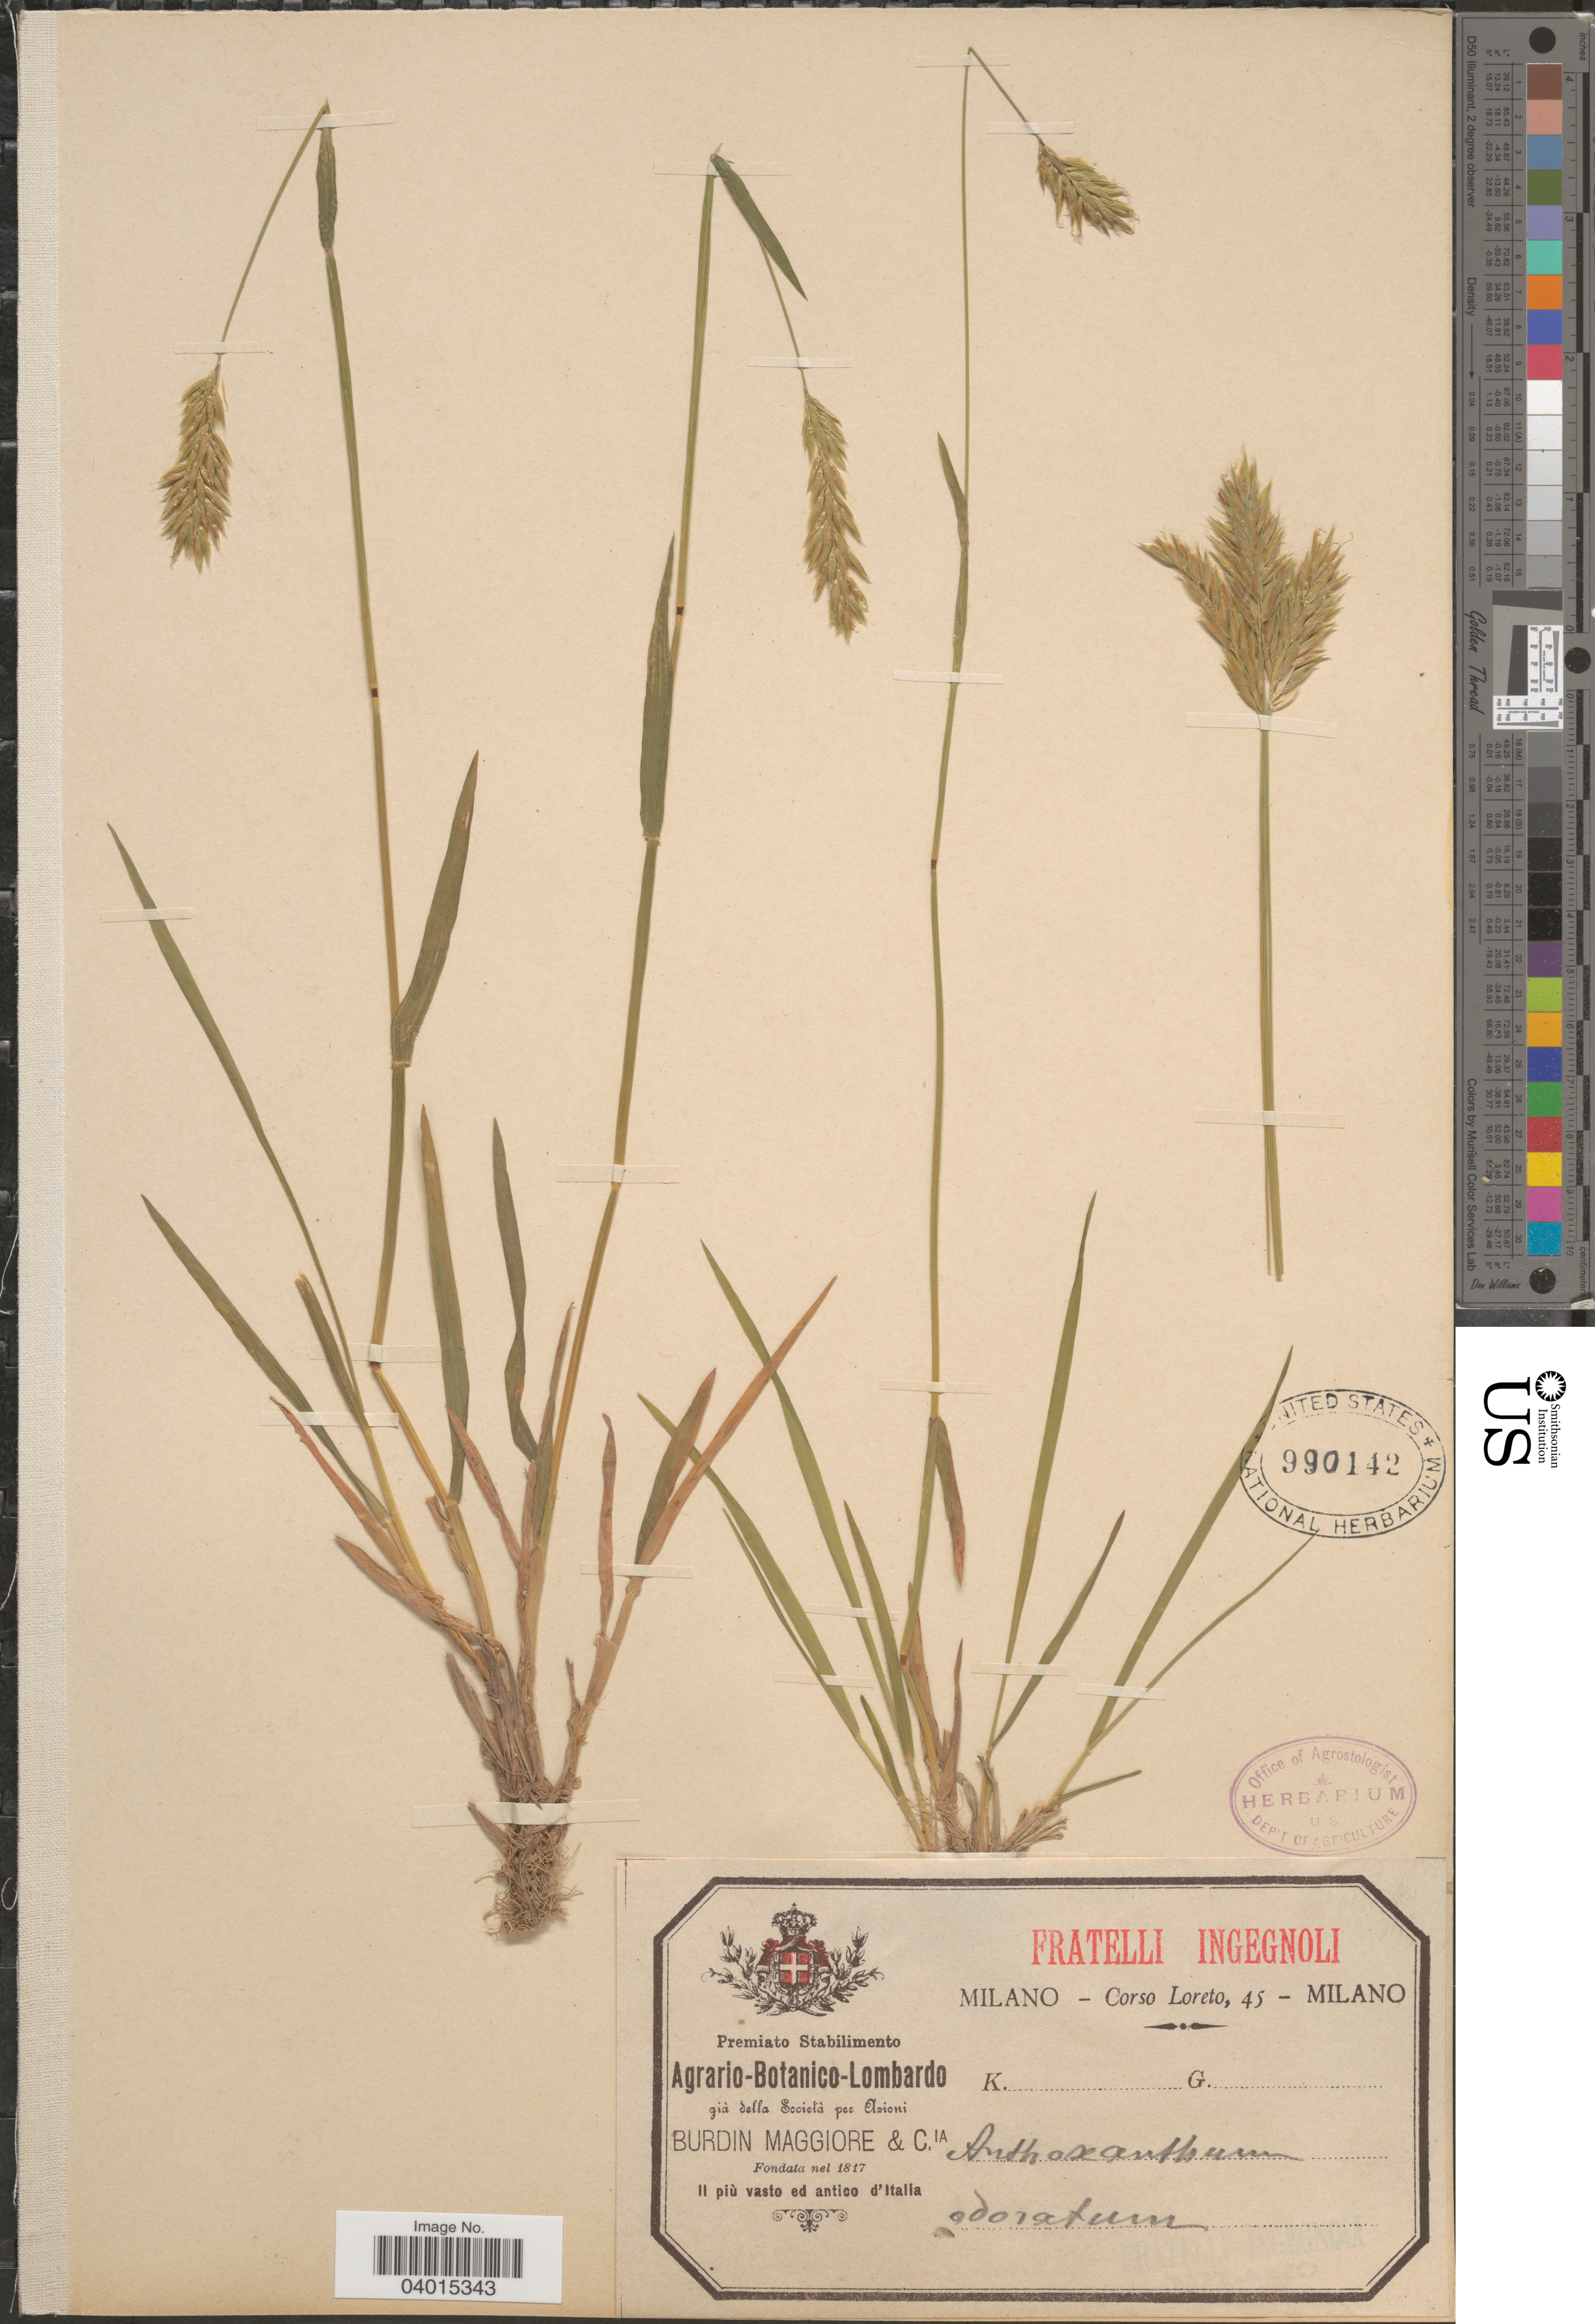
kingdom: Plantae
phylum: Tracheophyta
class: Liliopsida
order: Poales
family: Poaceae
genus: Anthoxanthum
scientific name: Anthoxanthum odoratum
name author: L.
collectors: Loreto, C.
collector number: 45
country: Italy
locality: Il più vasto ed antico d'Italia.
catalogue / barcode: US 990142